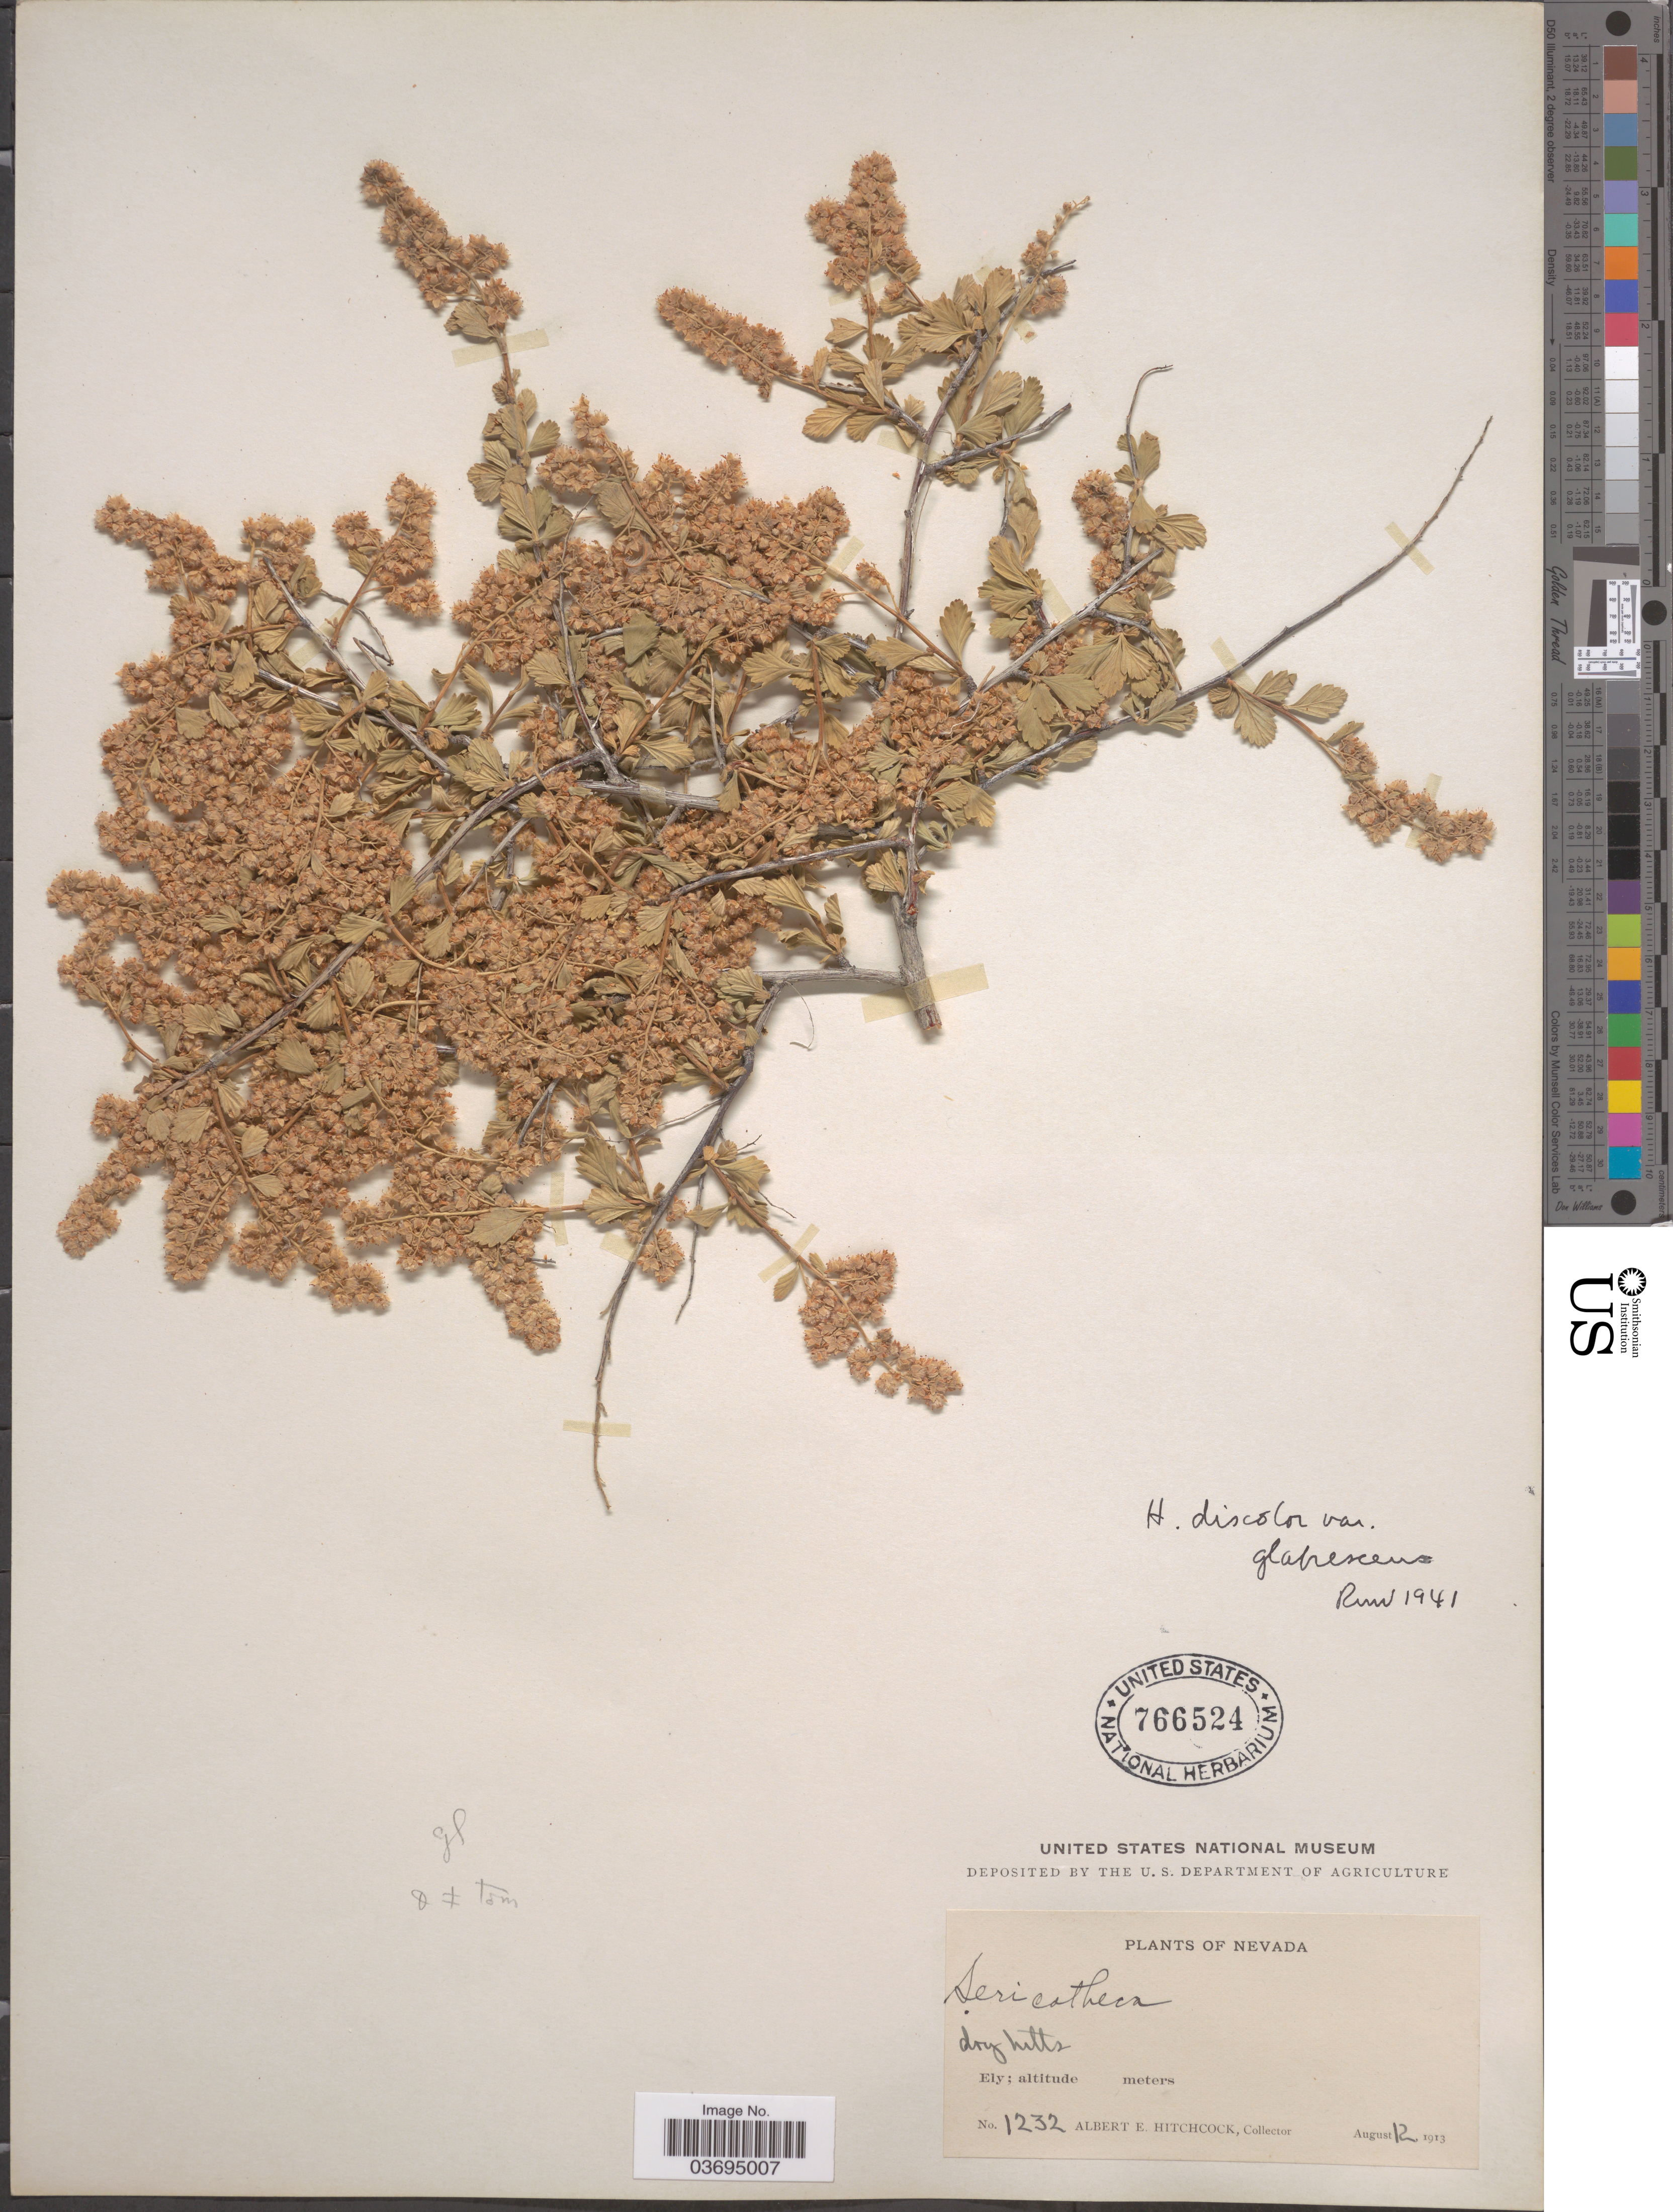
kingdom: Plantae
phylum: Tracheophyta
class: Magnoliopsida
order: Rosales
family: Rosaceae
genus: Holodiscus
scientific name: Holodiscus discolor var. microphyllus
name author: (Rydb.) Jeps.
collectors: A. Hitchcock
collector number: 1232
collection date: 1913-08-12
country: United States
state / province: Nevada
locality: Dry hills. Ely.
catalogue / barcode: US 766524